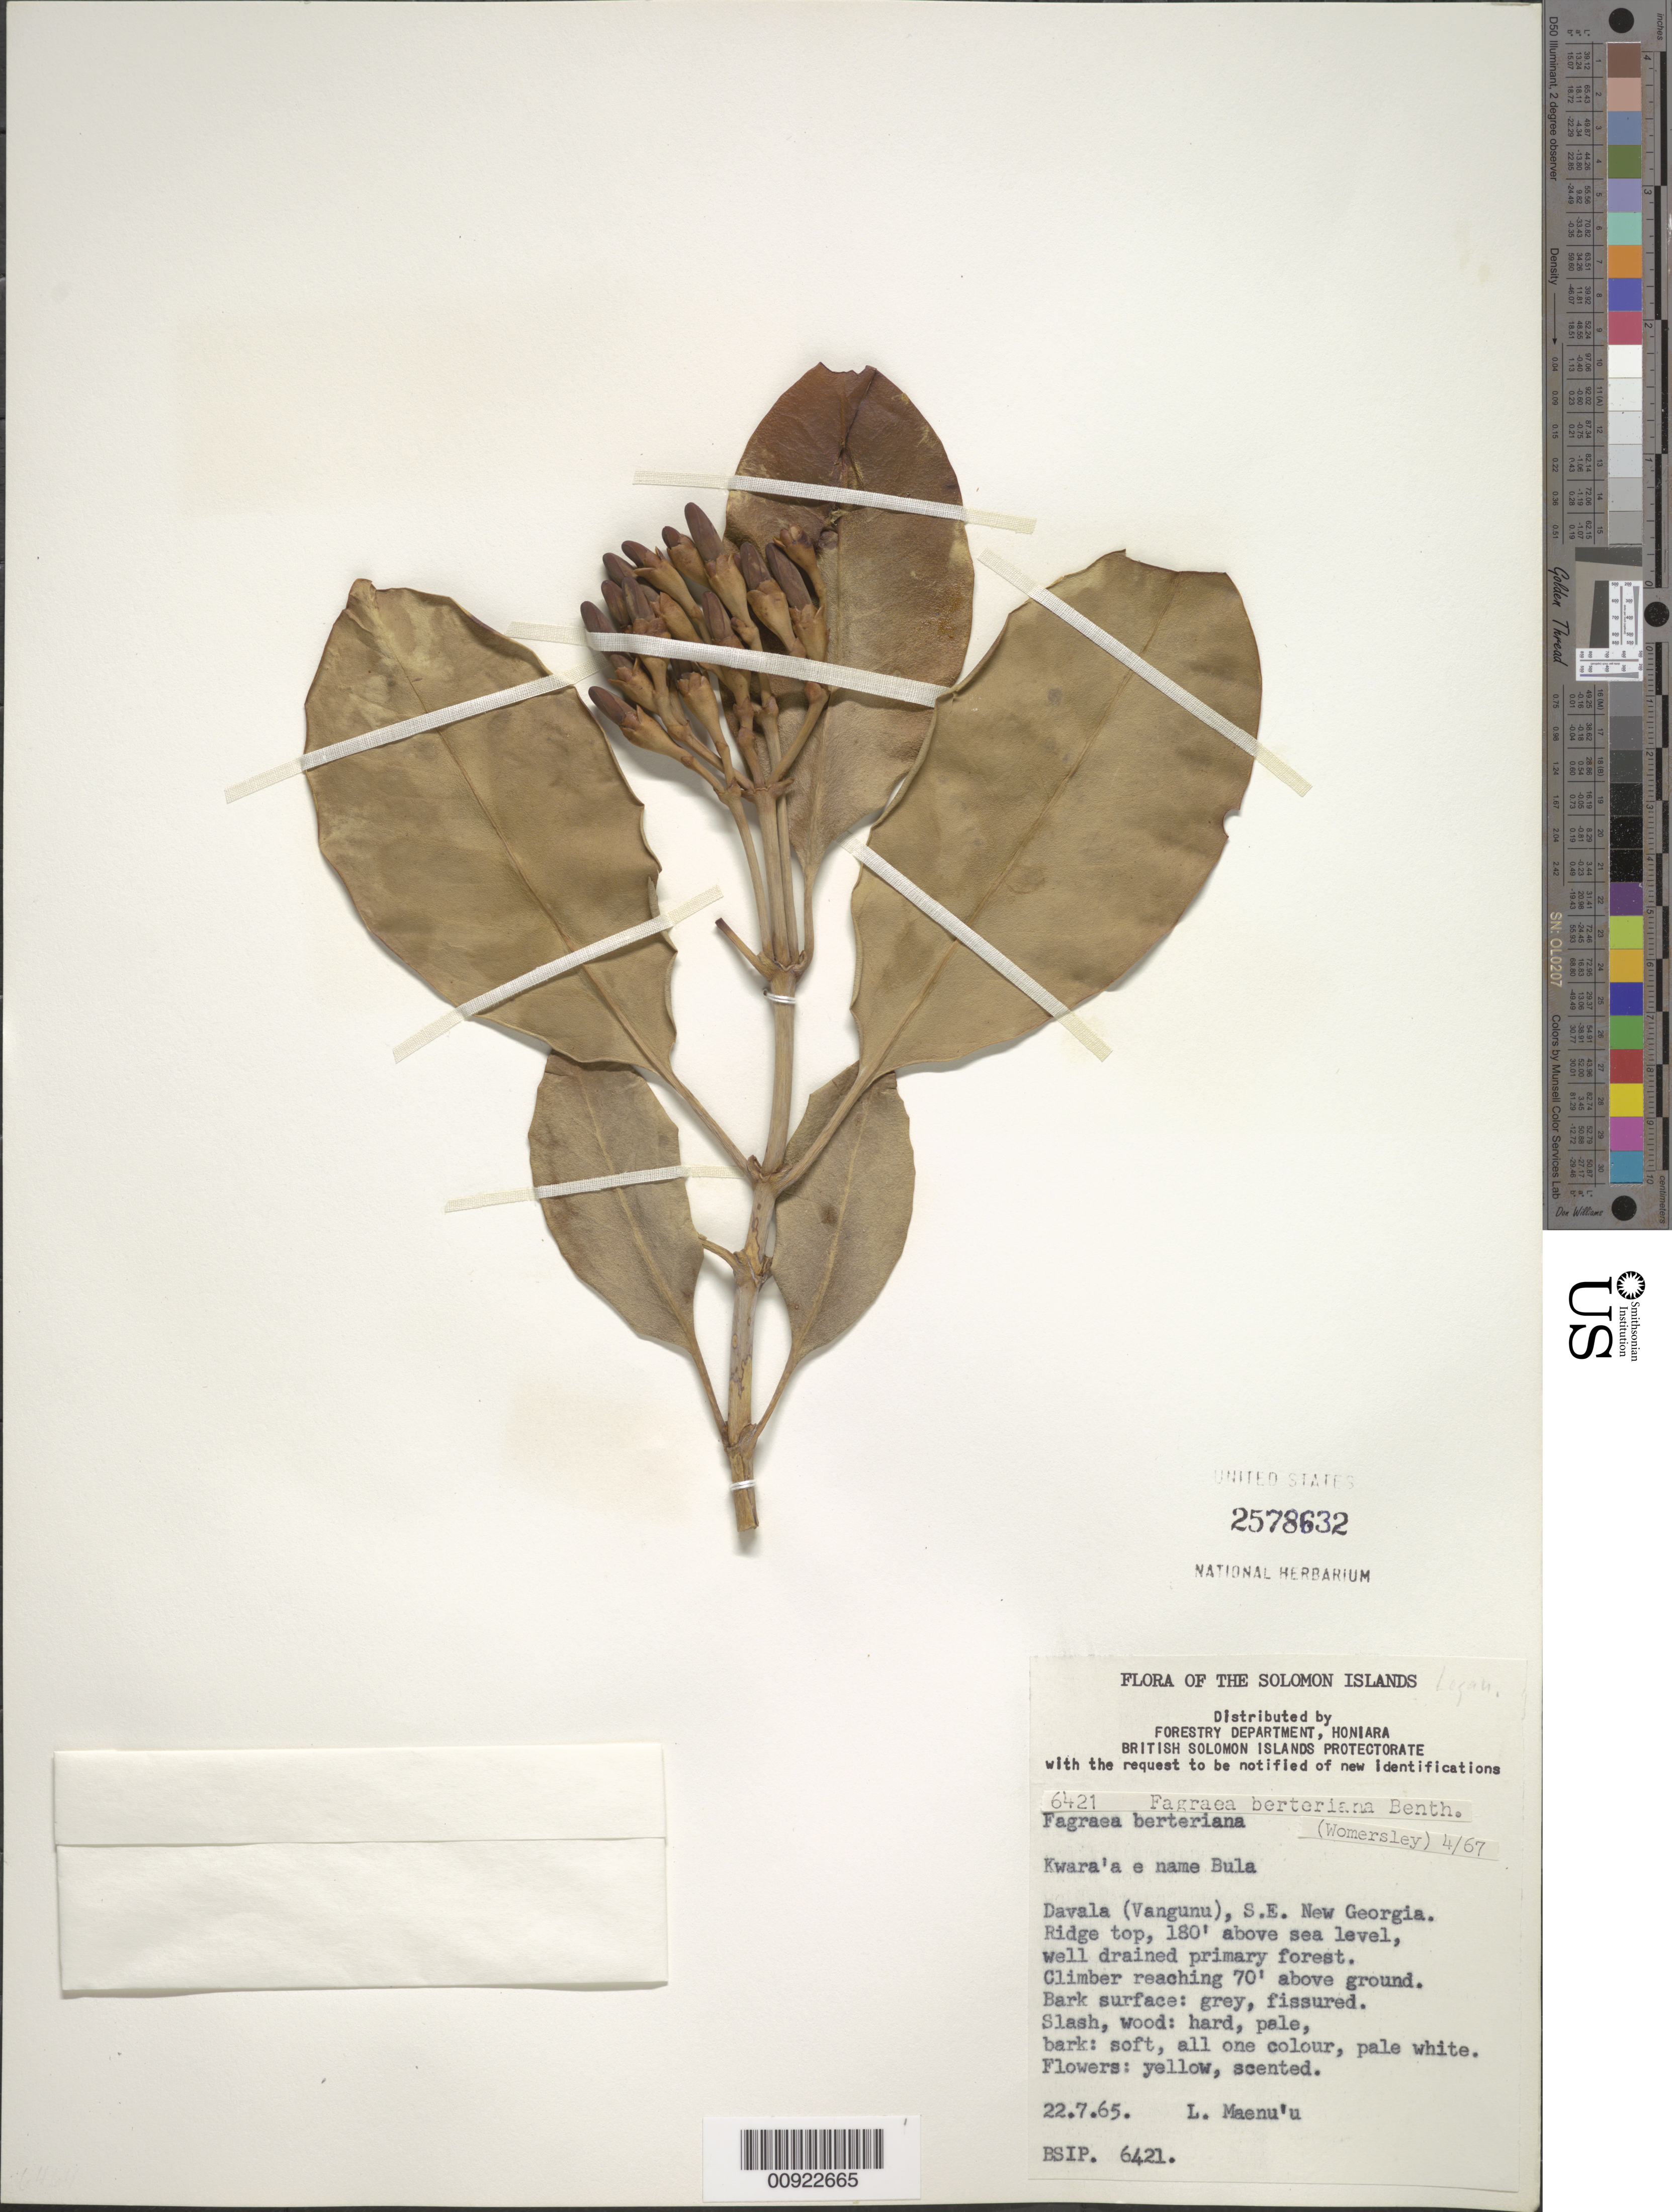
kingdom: Plantae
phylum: Tracheophyta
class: Magnoliopsida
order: Gentianales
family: Gentianaceae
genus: Fagraea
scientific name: Fagraea berteroana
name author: A. Gray ex Benth.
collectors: J. S. Womersley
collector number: BSIP 6421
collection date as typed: Apr 1967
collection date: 1967-04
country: Solomon Islands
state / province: Western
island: Vangunu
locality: Davala (Vangunu), SE New Georgia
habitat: well drained primary forest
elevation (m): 55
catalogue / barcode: US 2578632